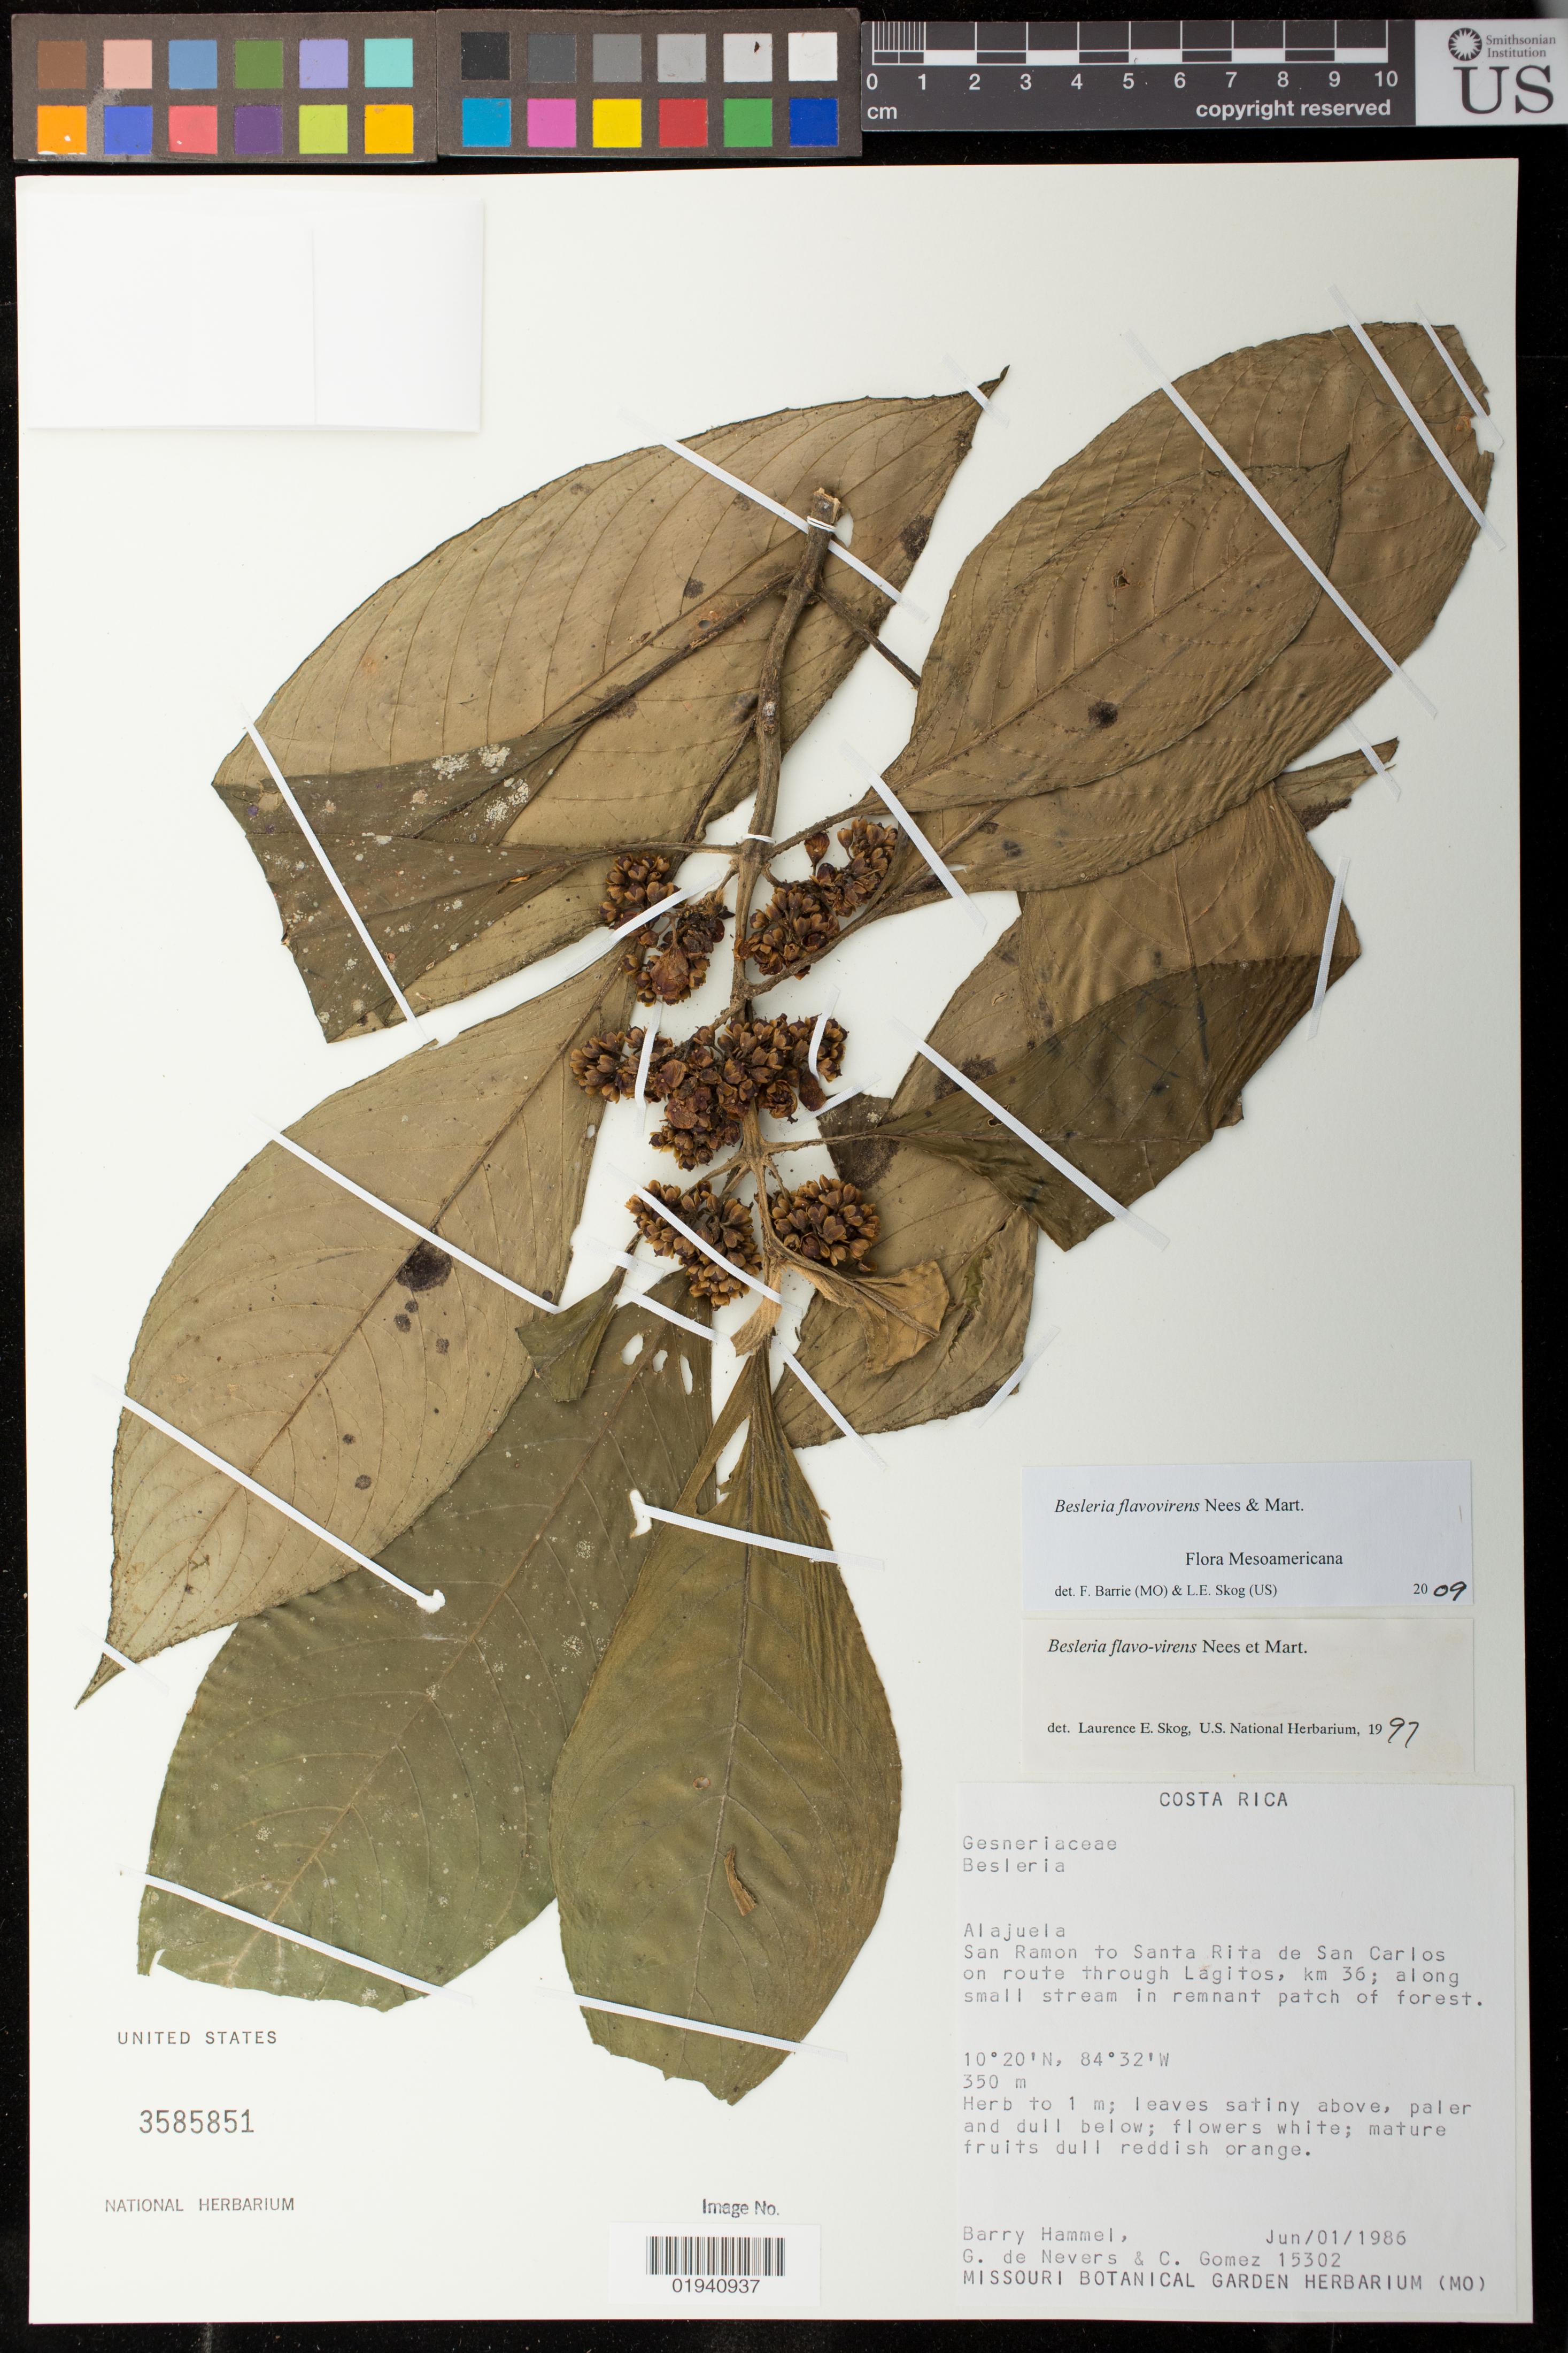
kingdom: Plantae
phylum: Tracheophyta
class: Magnoliopsida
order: Lamiales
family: Gesneriaceae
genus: Besleria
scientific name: Besleria flavovirens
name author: Nees & Mart.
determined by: Barrie, F. R.; Skog, Laurence E.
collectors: B. Hammel, G. C. de Nevers & C. Gómez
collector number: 15302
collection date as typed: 01 Jun 1986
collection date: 1986-06-01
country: Costa Rica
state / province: Alajuela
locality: San Ramon to Santa Rita de San Carlos on route through Lagitos, km 36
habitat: along small stream in remnant patch of forest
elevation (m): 350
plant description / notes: Duplicate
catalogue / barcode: US 3585851